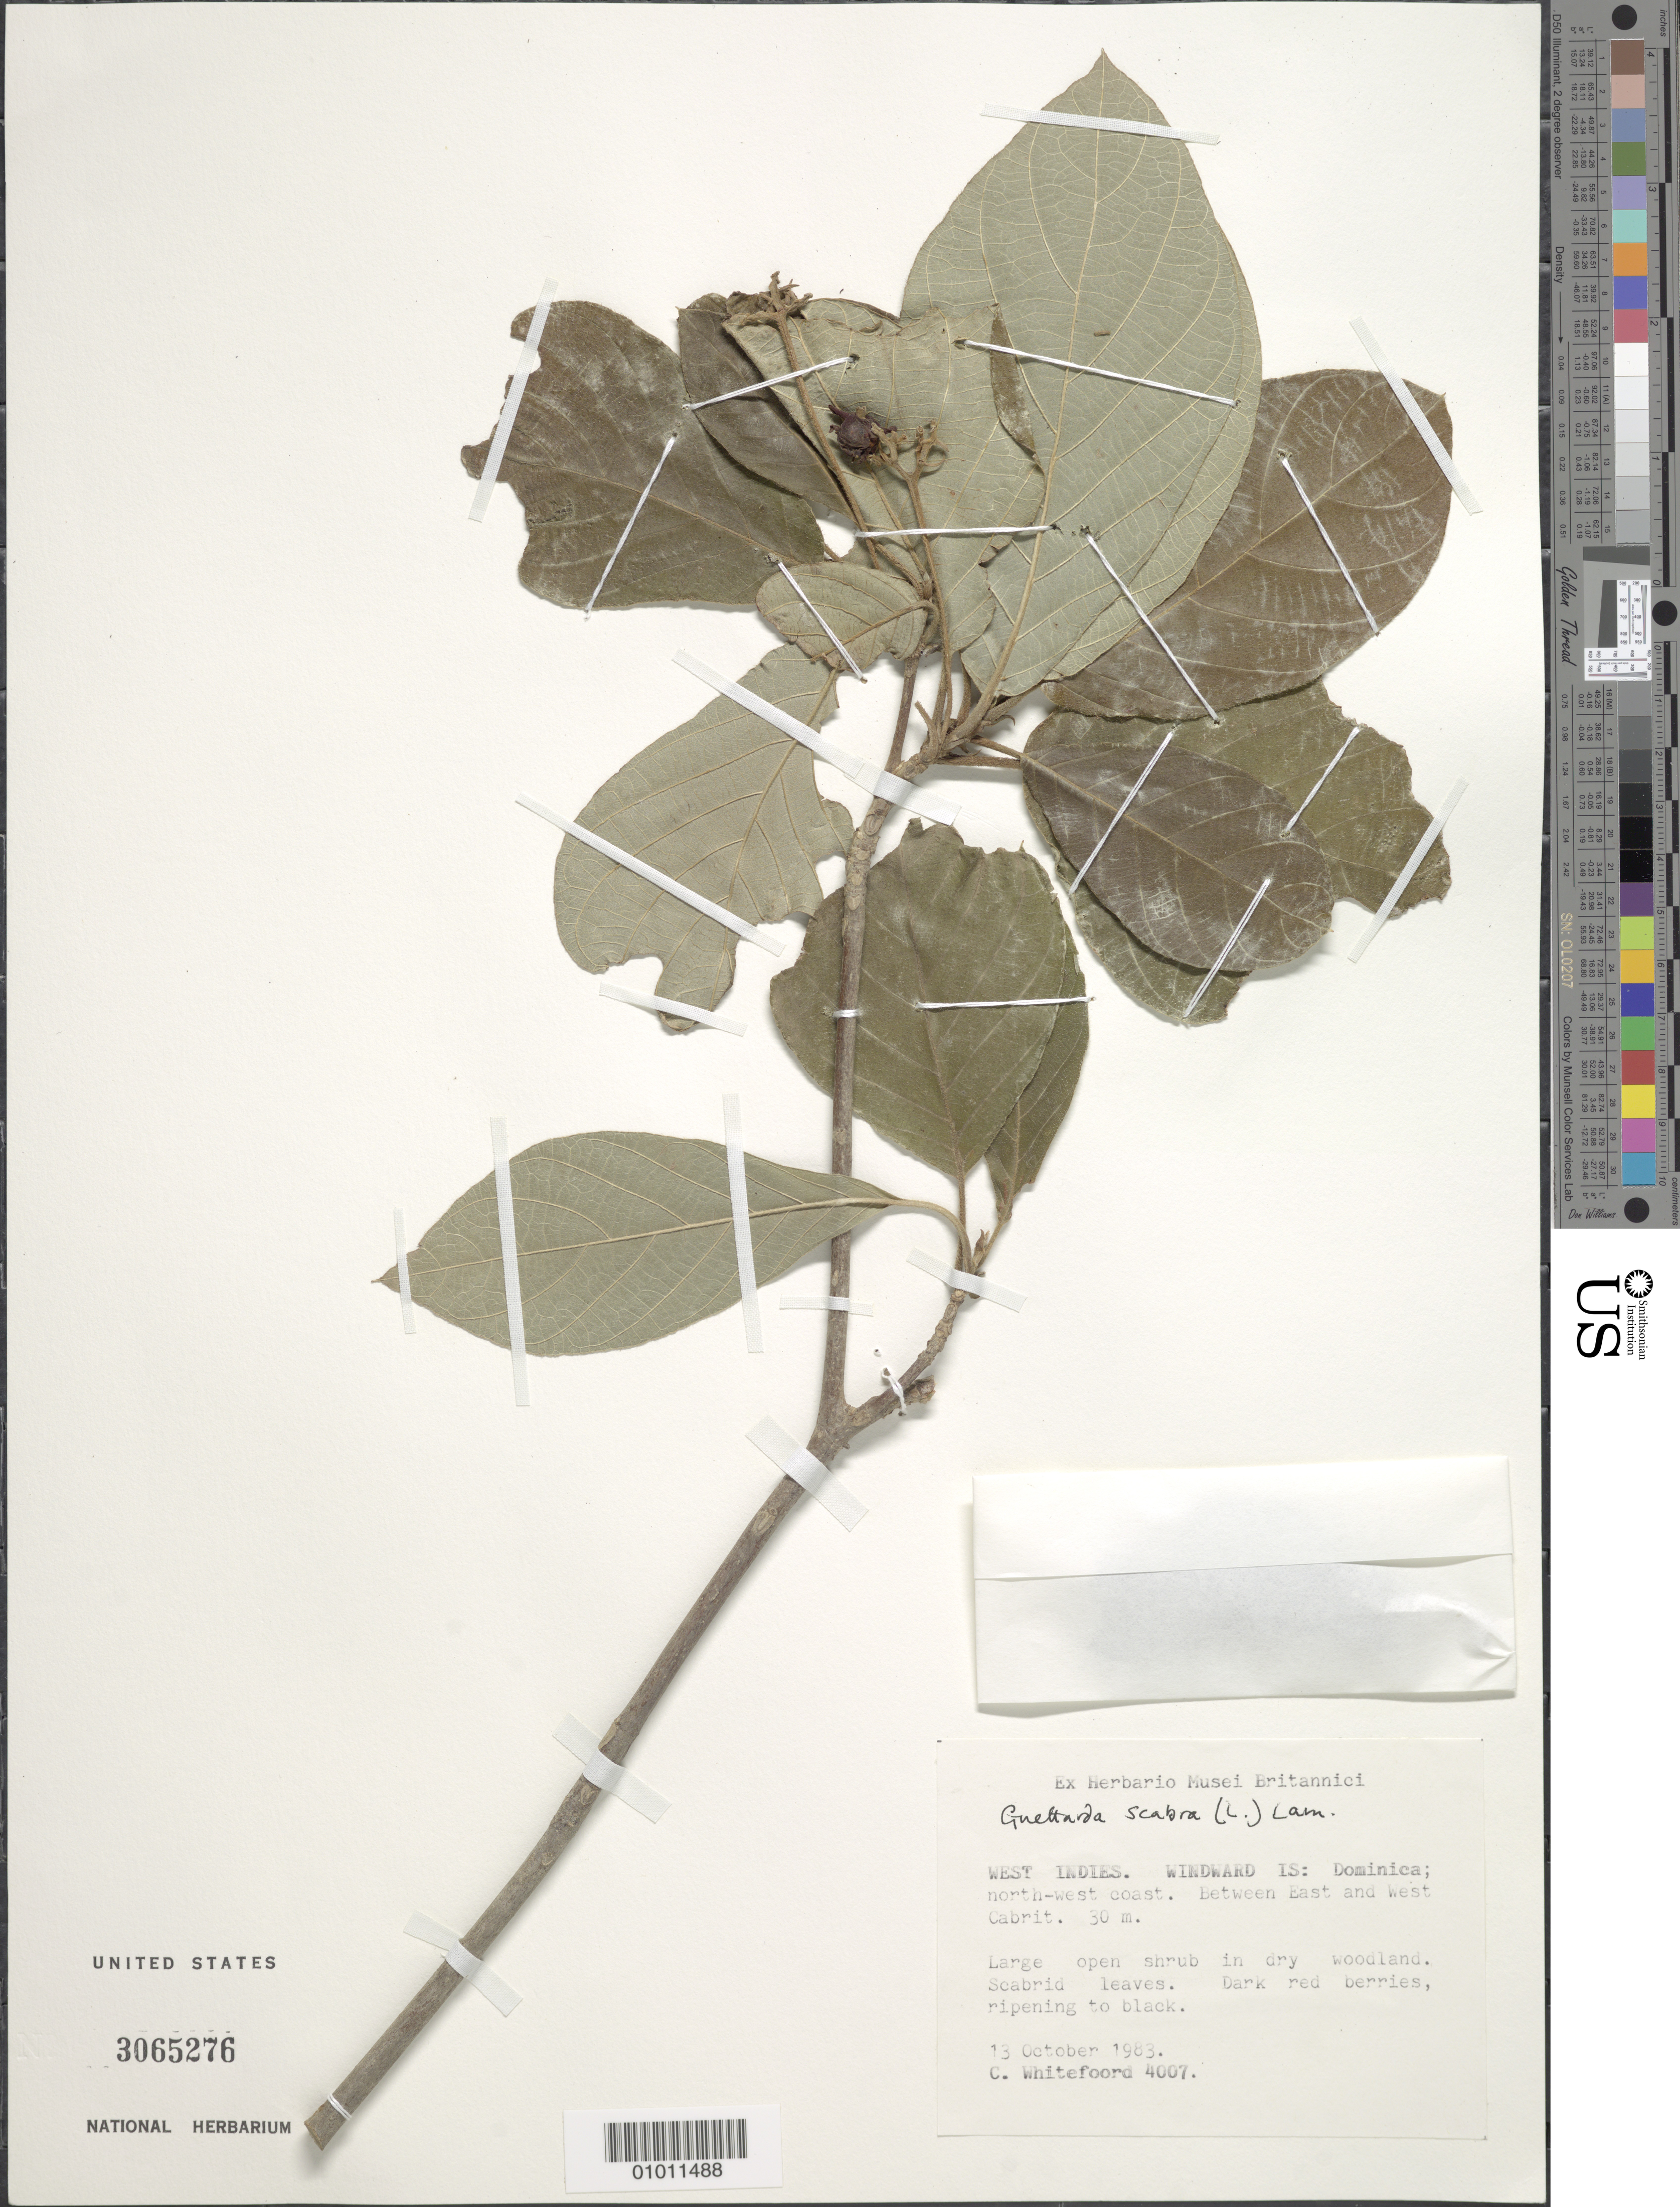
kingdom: Plantae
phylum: Tracheophyta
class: Magnoliopsida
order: Gentianales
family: Rubiaceae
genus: Guettarda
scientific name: Guettarda scabra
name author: (L.) Vent.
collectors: C. Whitefoord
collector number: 4007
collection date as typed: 13 Oct 1983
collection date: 1983-10-13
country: Dominica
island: Dominica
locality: Northwest coast, between East and West Cabrit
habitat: Dry woodland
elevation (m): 30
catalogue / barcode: US 3065276